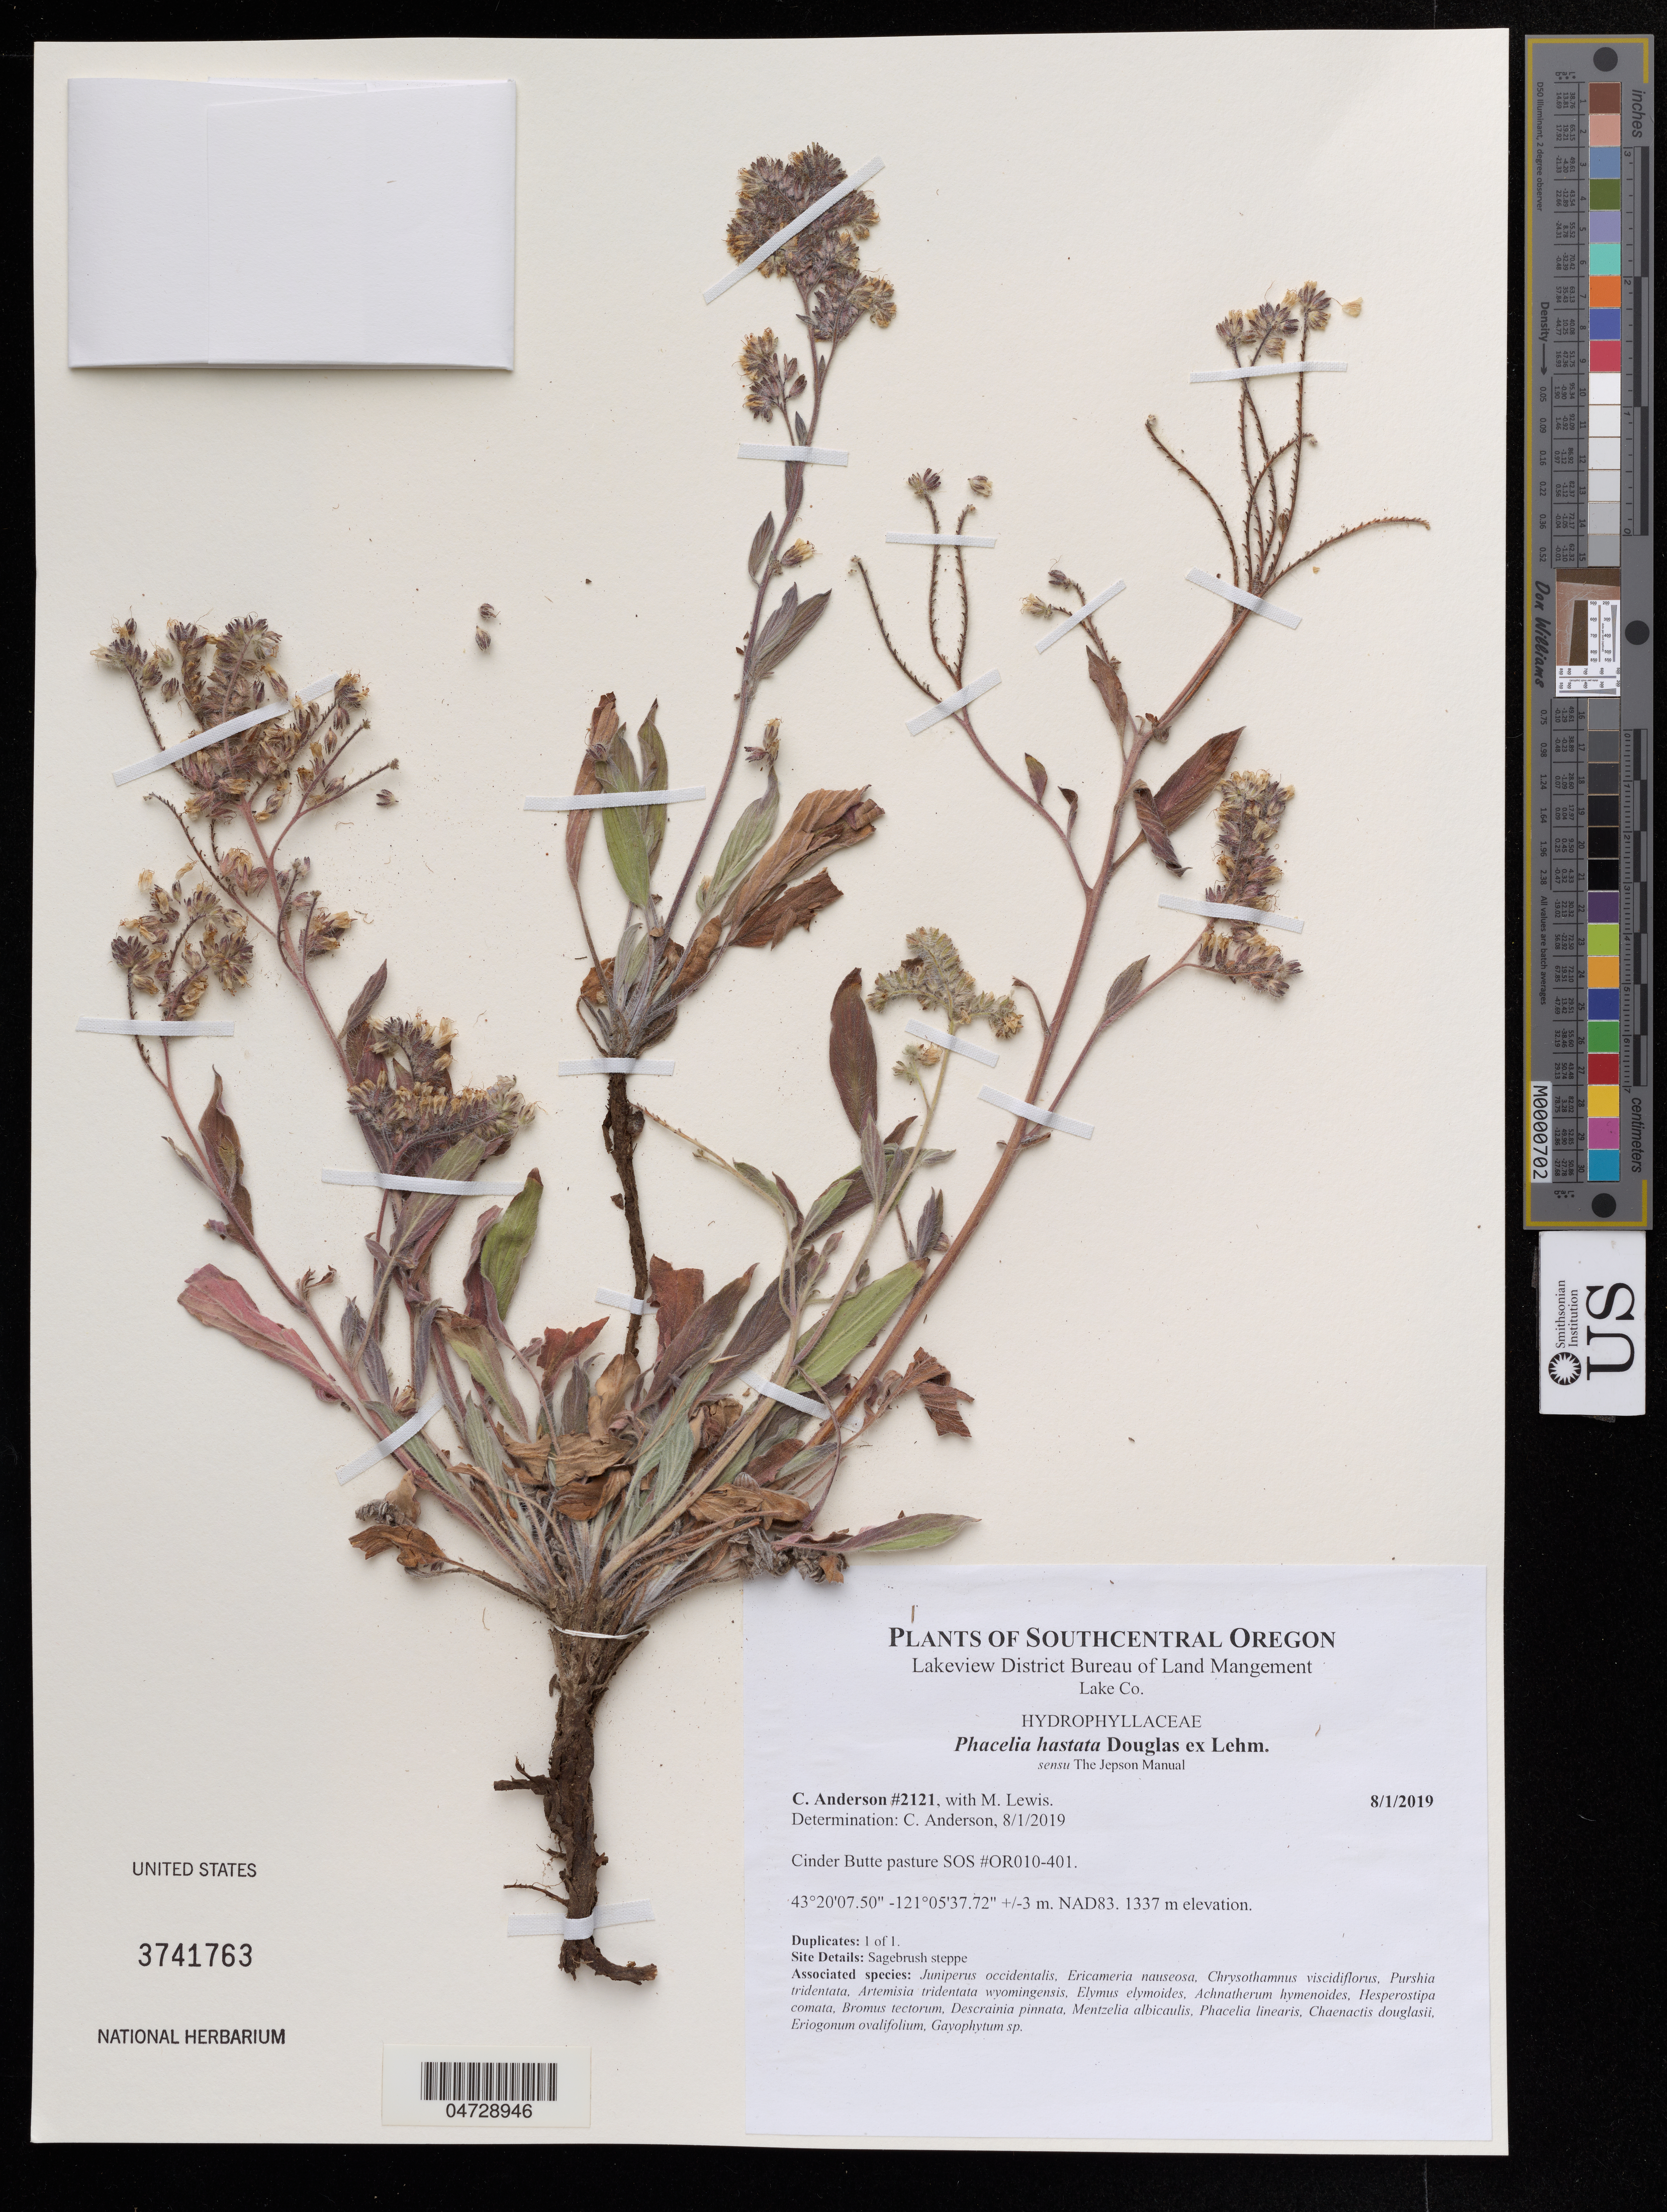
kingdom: Plantae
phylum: Tracheophyta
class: Magnoliopsida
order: Boraginales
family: Hydrophyllaceae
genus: Phacelia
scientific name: Phacelia hastata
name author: Douglas ex Lehm.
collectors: C. Anderson & M. Lewis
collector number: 2121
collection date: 2019-01-08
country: United States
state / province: Oregon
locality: Cinder Butte pasture SOS #OR010-401.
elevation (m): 1337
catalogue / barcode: US 3741763